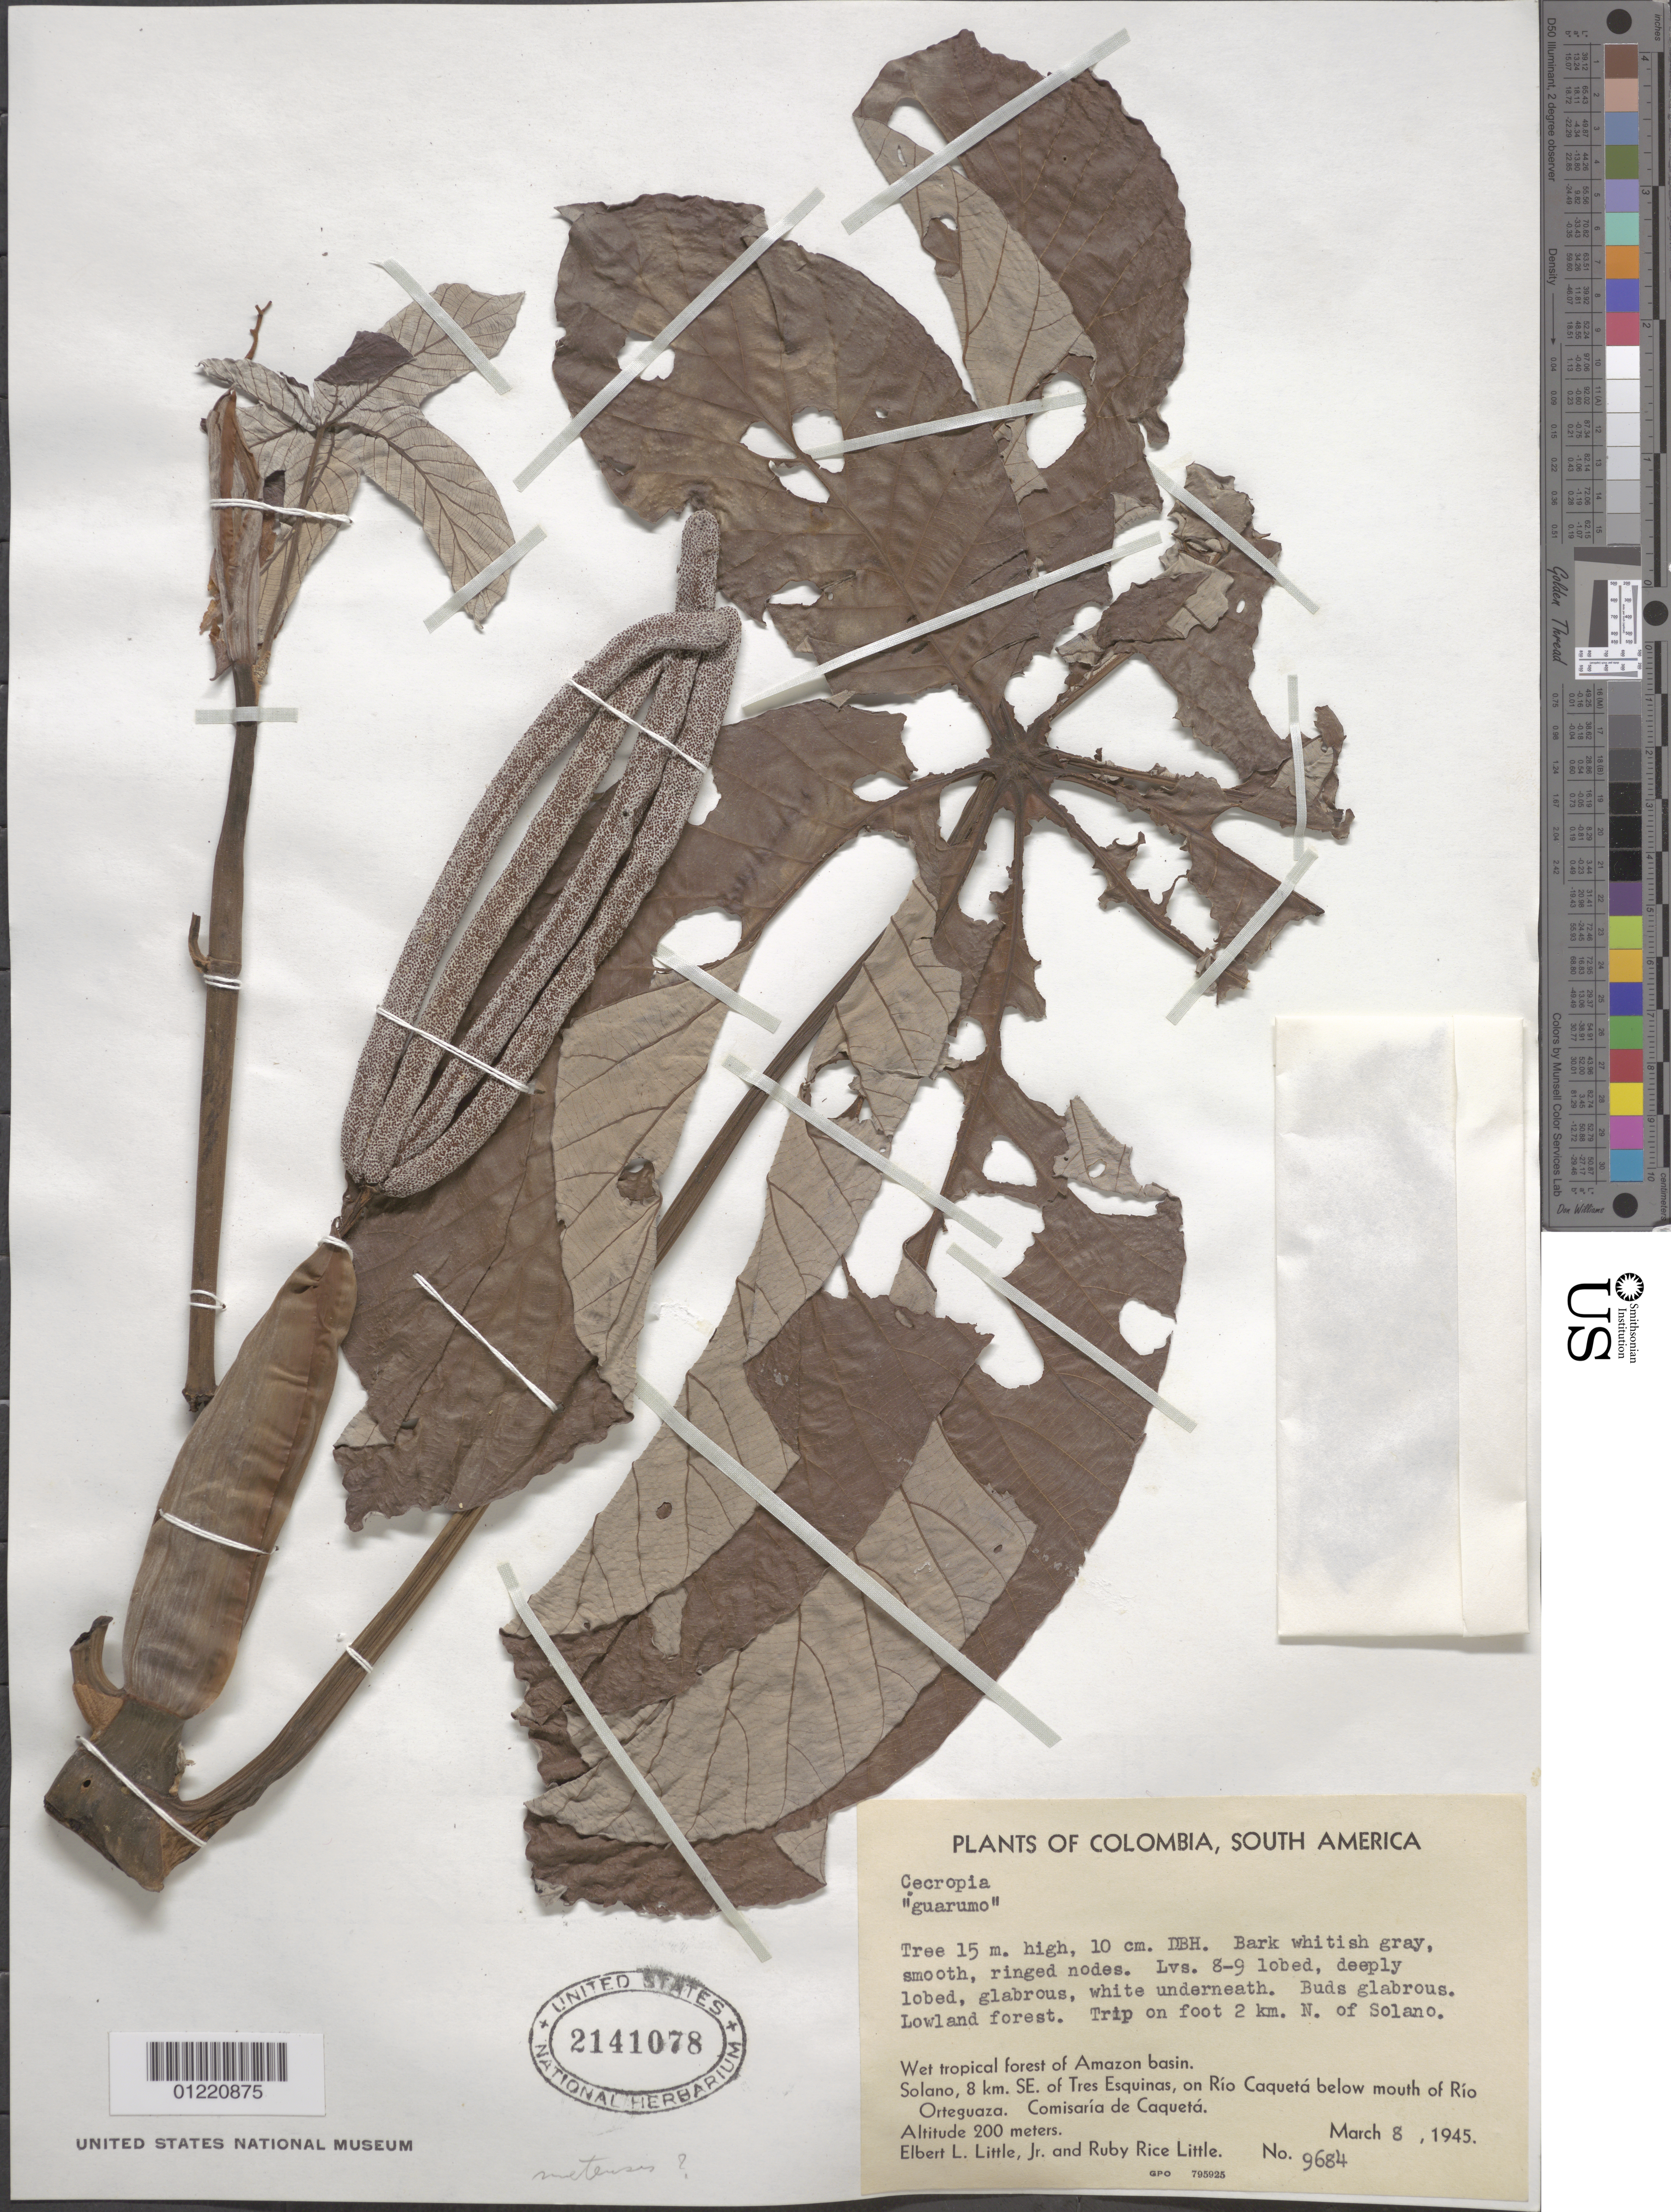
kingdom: Plantae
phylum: Tracheophyta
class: Magnoliopsida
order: Rosales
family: Urticaceae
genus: Cecropia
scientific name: Cecropia sp.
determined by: Berg, C. C.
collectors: E. L. Little & R. R. Little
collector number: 9684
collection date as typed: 08 Mar 1945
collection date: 1945-03-08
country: Colombia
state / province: Caquetá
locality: Trip on foot 2 km N of Solano, 8 km SE of Tres Esquinas, on Rio Caqueta below mouth of Rio Ortequaza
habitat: Lowland forest.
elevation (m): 200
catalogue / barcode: US 2141078